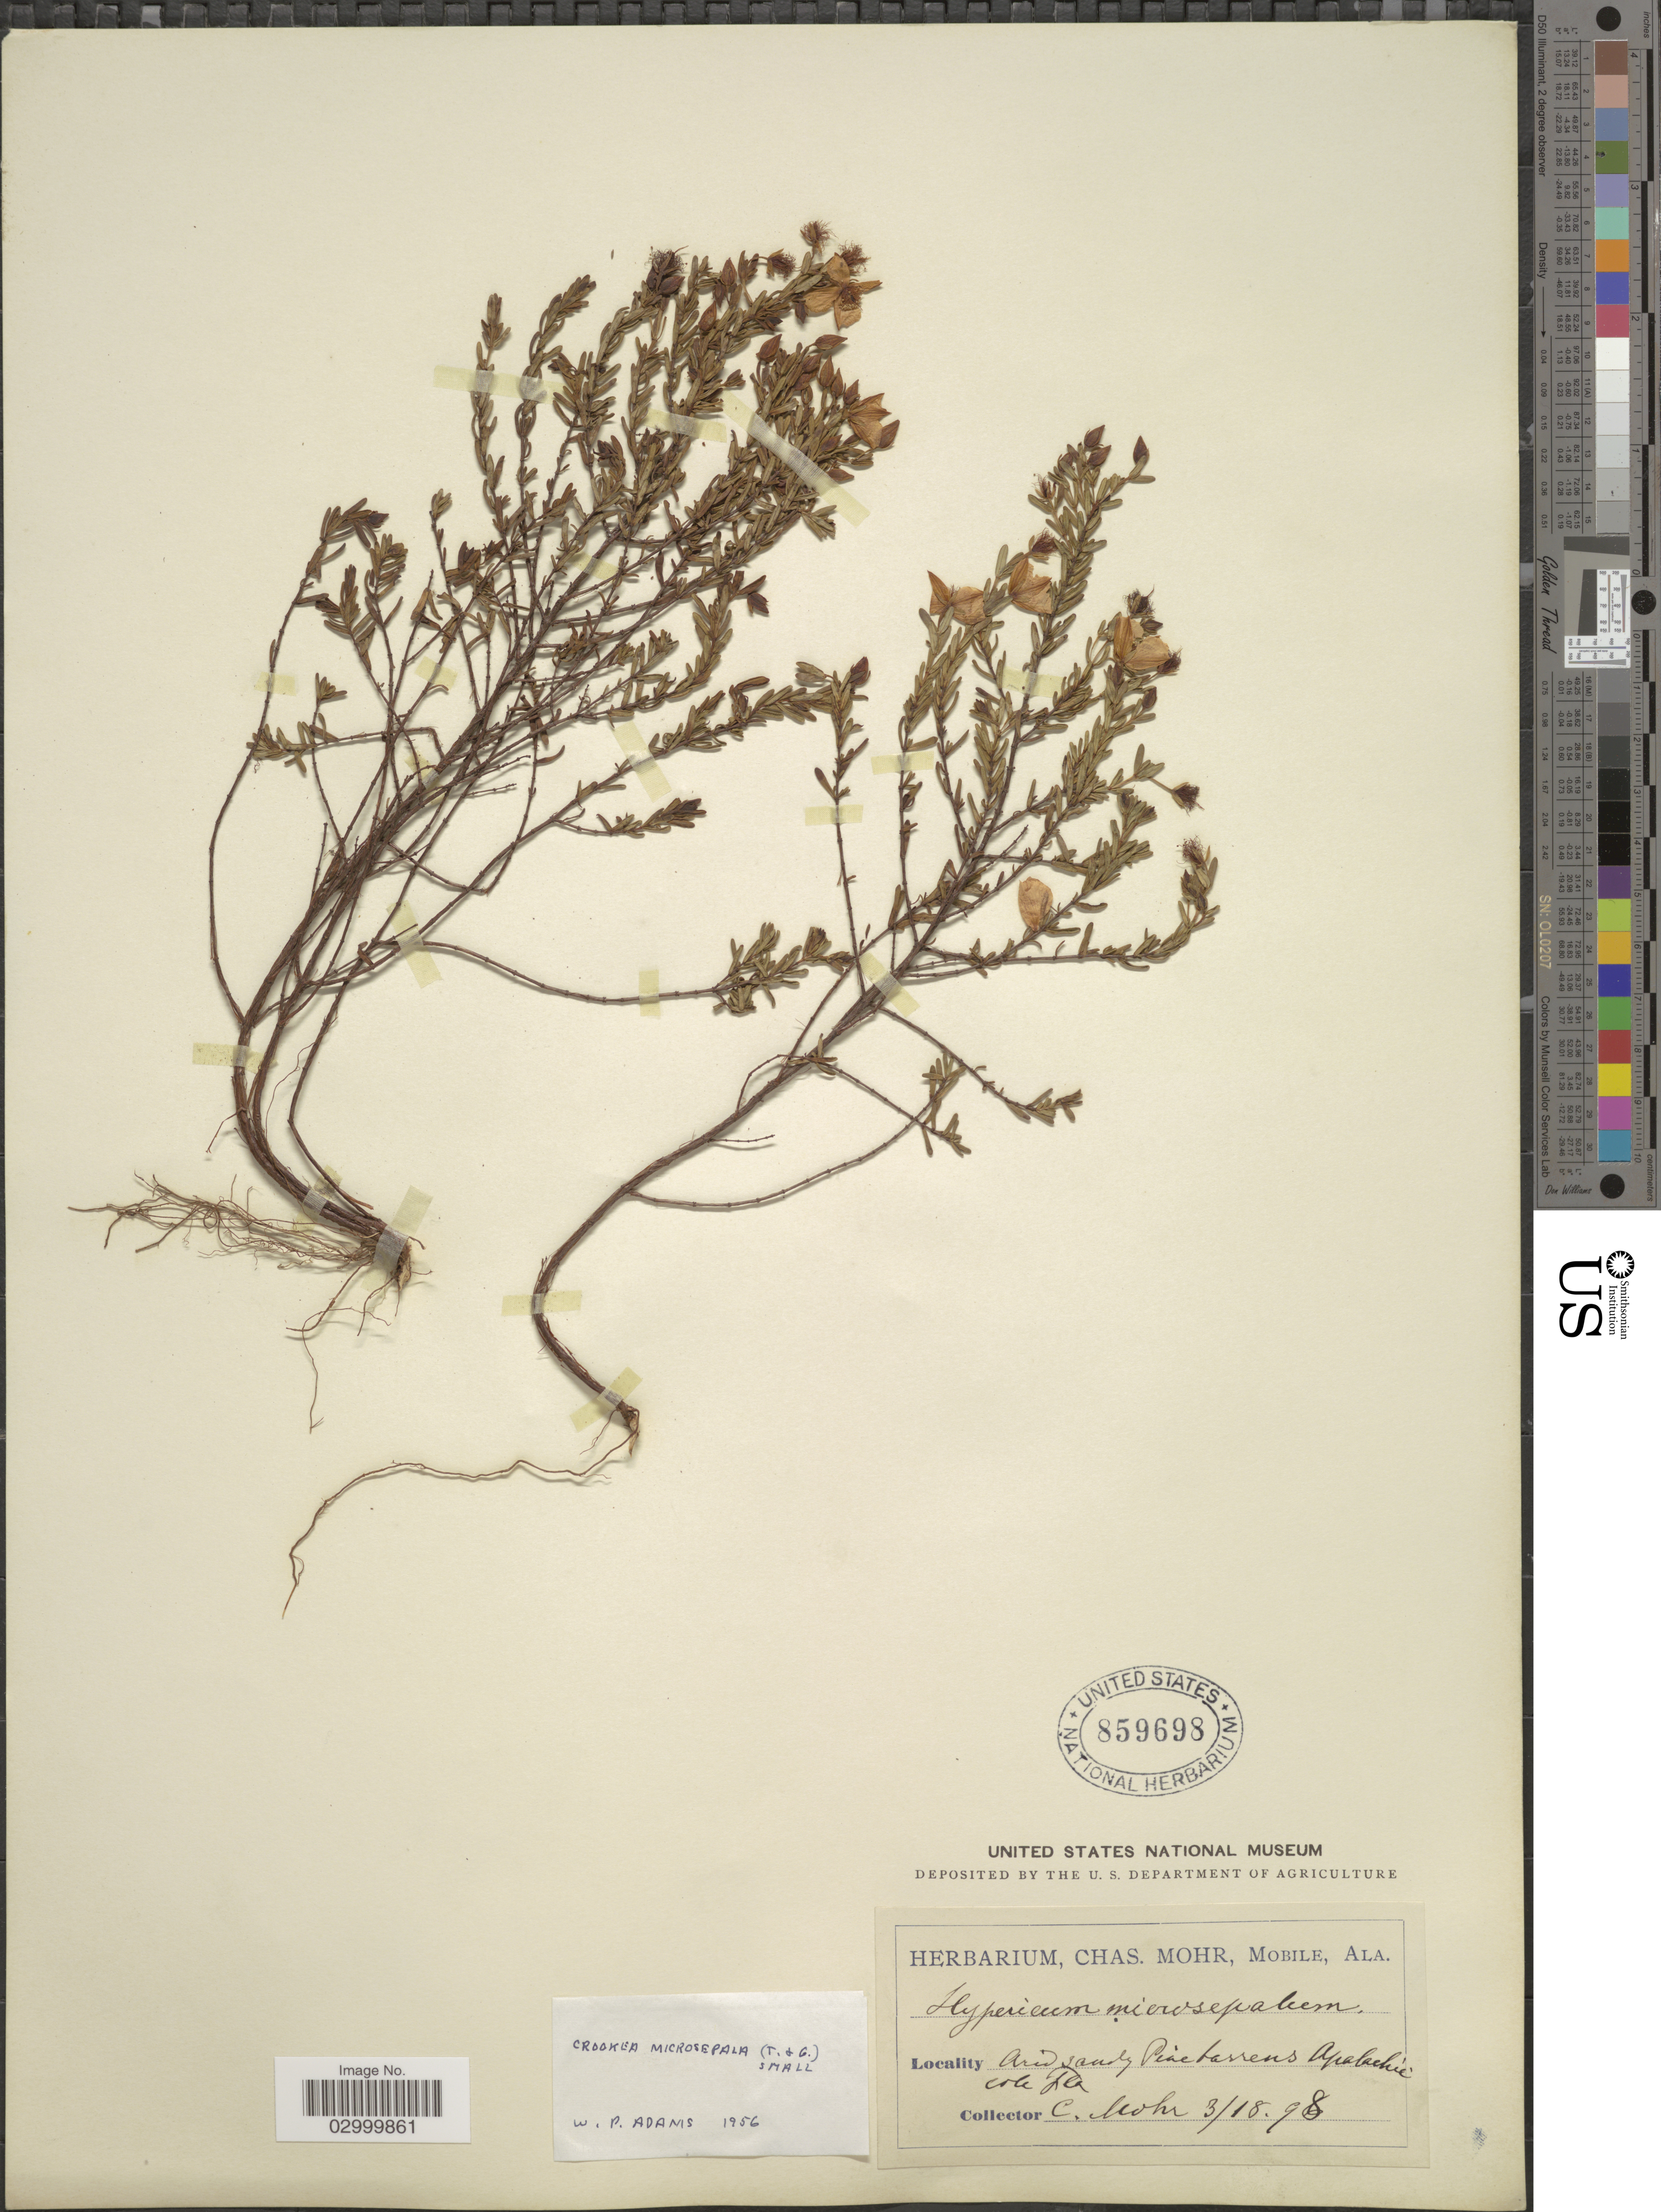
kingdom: Plantae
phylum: Tracheophyta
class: Magnoliopsida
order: Malpighiales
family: Hypericaceae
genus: Hypericum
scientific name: Hypericum microsepalum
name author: (Torr. & A. Gray) A. Gray ex S. Watson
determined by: Strong, Mark T., (BOT), Smithsonian Institution - National Museum of Natural History (UNITED STATES)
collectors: C. T. Mohr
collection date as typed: Transcribed d/m/y: 18/3/98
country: United States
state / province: Florida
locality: Arid sandy Pine barrens Apalachicola Fla.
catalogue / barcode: US 859698